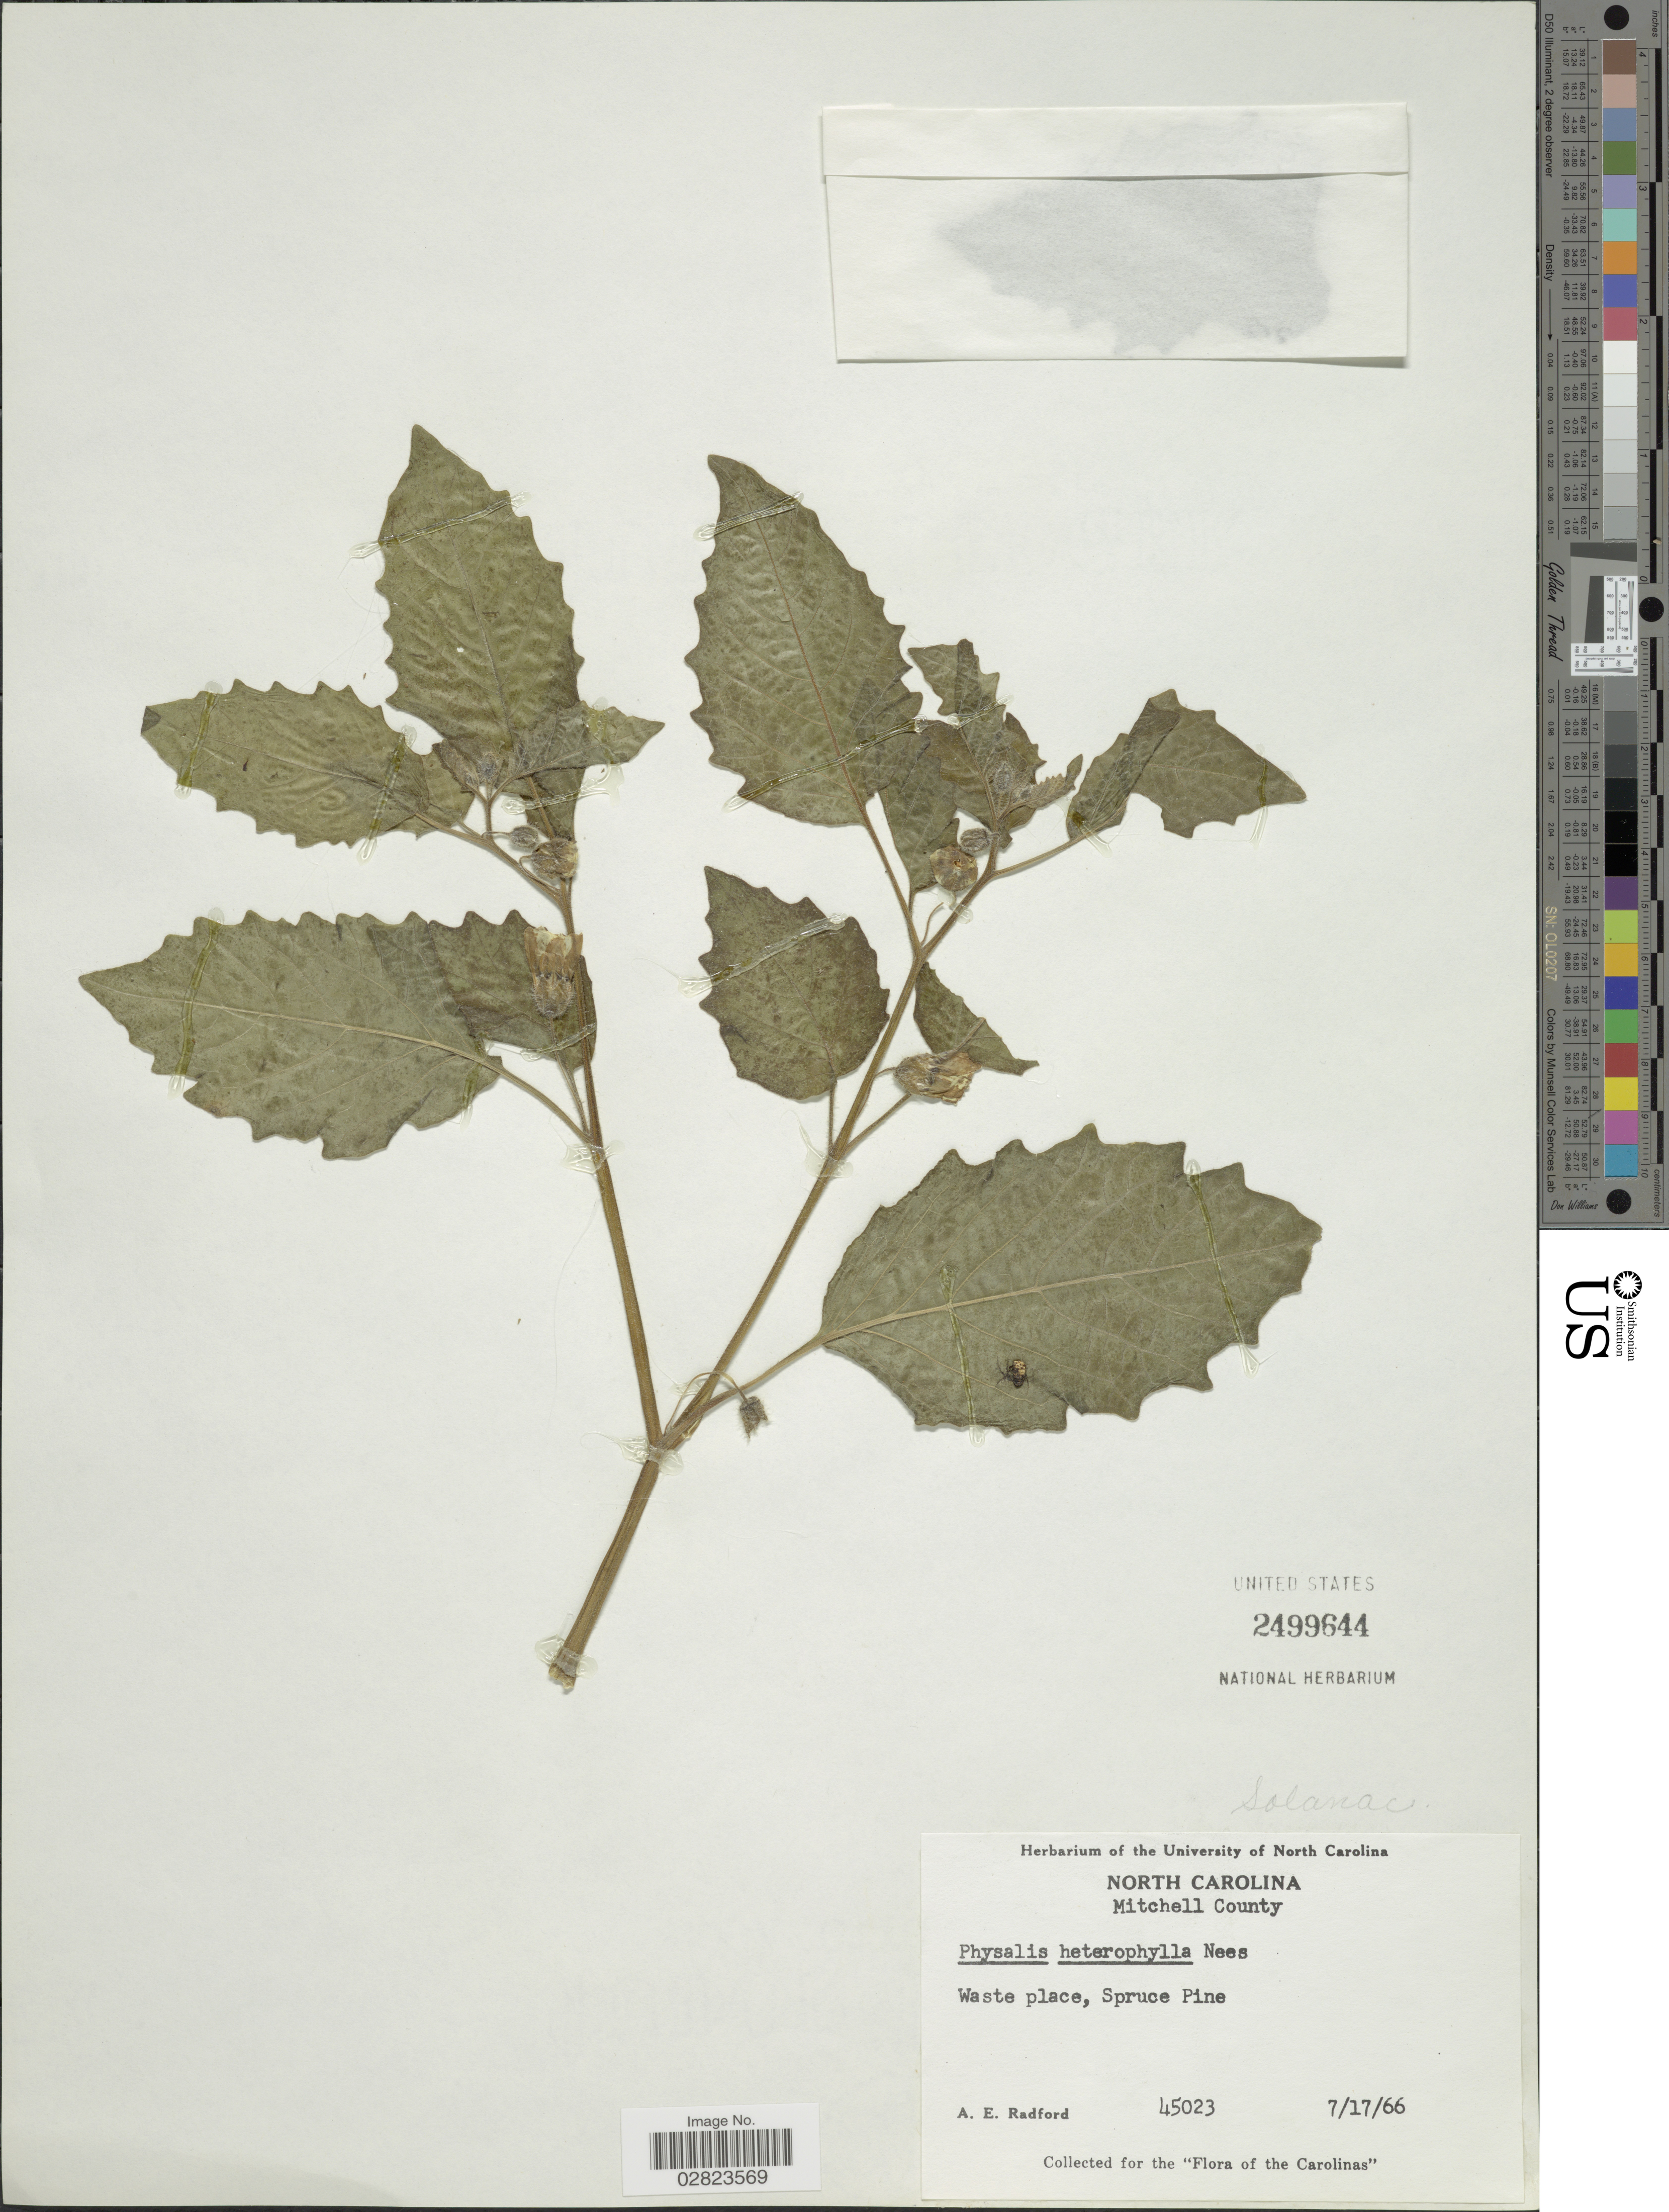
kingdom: Plantae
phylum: Tracheophyta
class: Magnoliopsida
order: Solanales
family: Solanaceae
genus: Physalis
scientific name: Physalis heterophylla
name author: Nees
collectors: A. E. Radford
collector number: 45023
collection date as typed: Transcribed d/m/y: 17/7/66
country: United States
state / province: North Carolina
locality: Mitchell County. Waste place, Spruce Pine.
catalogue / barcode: US 2499644